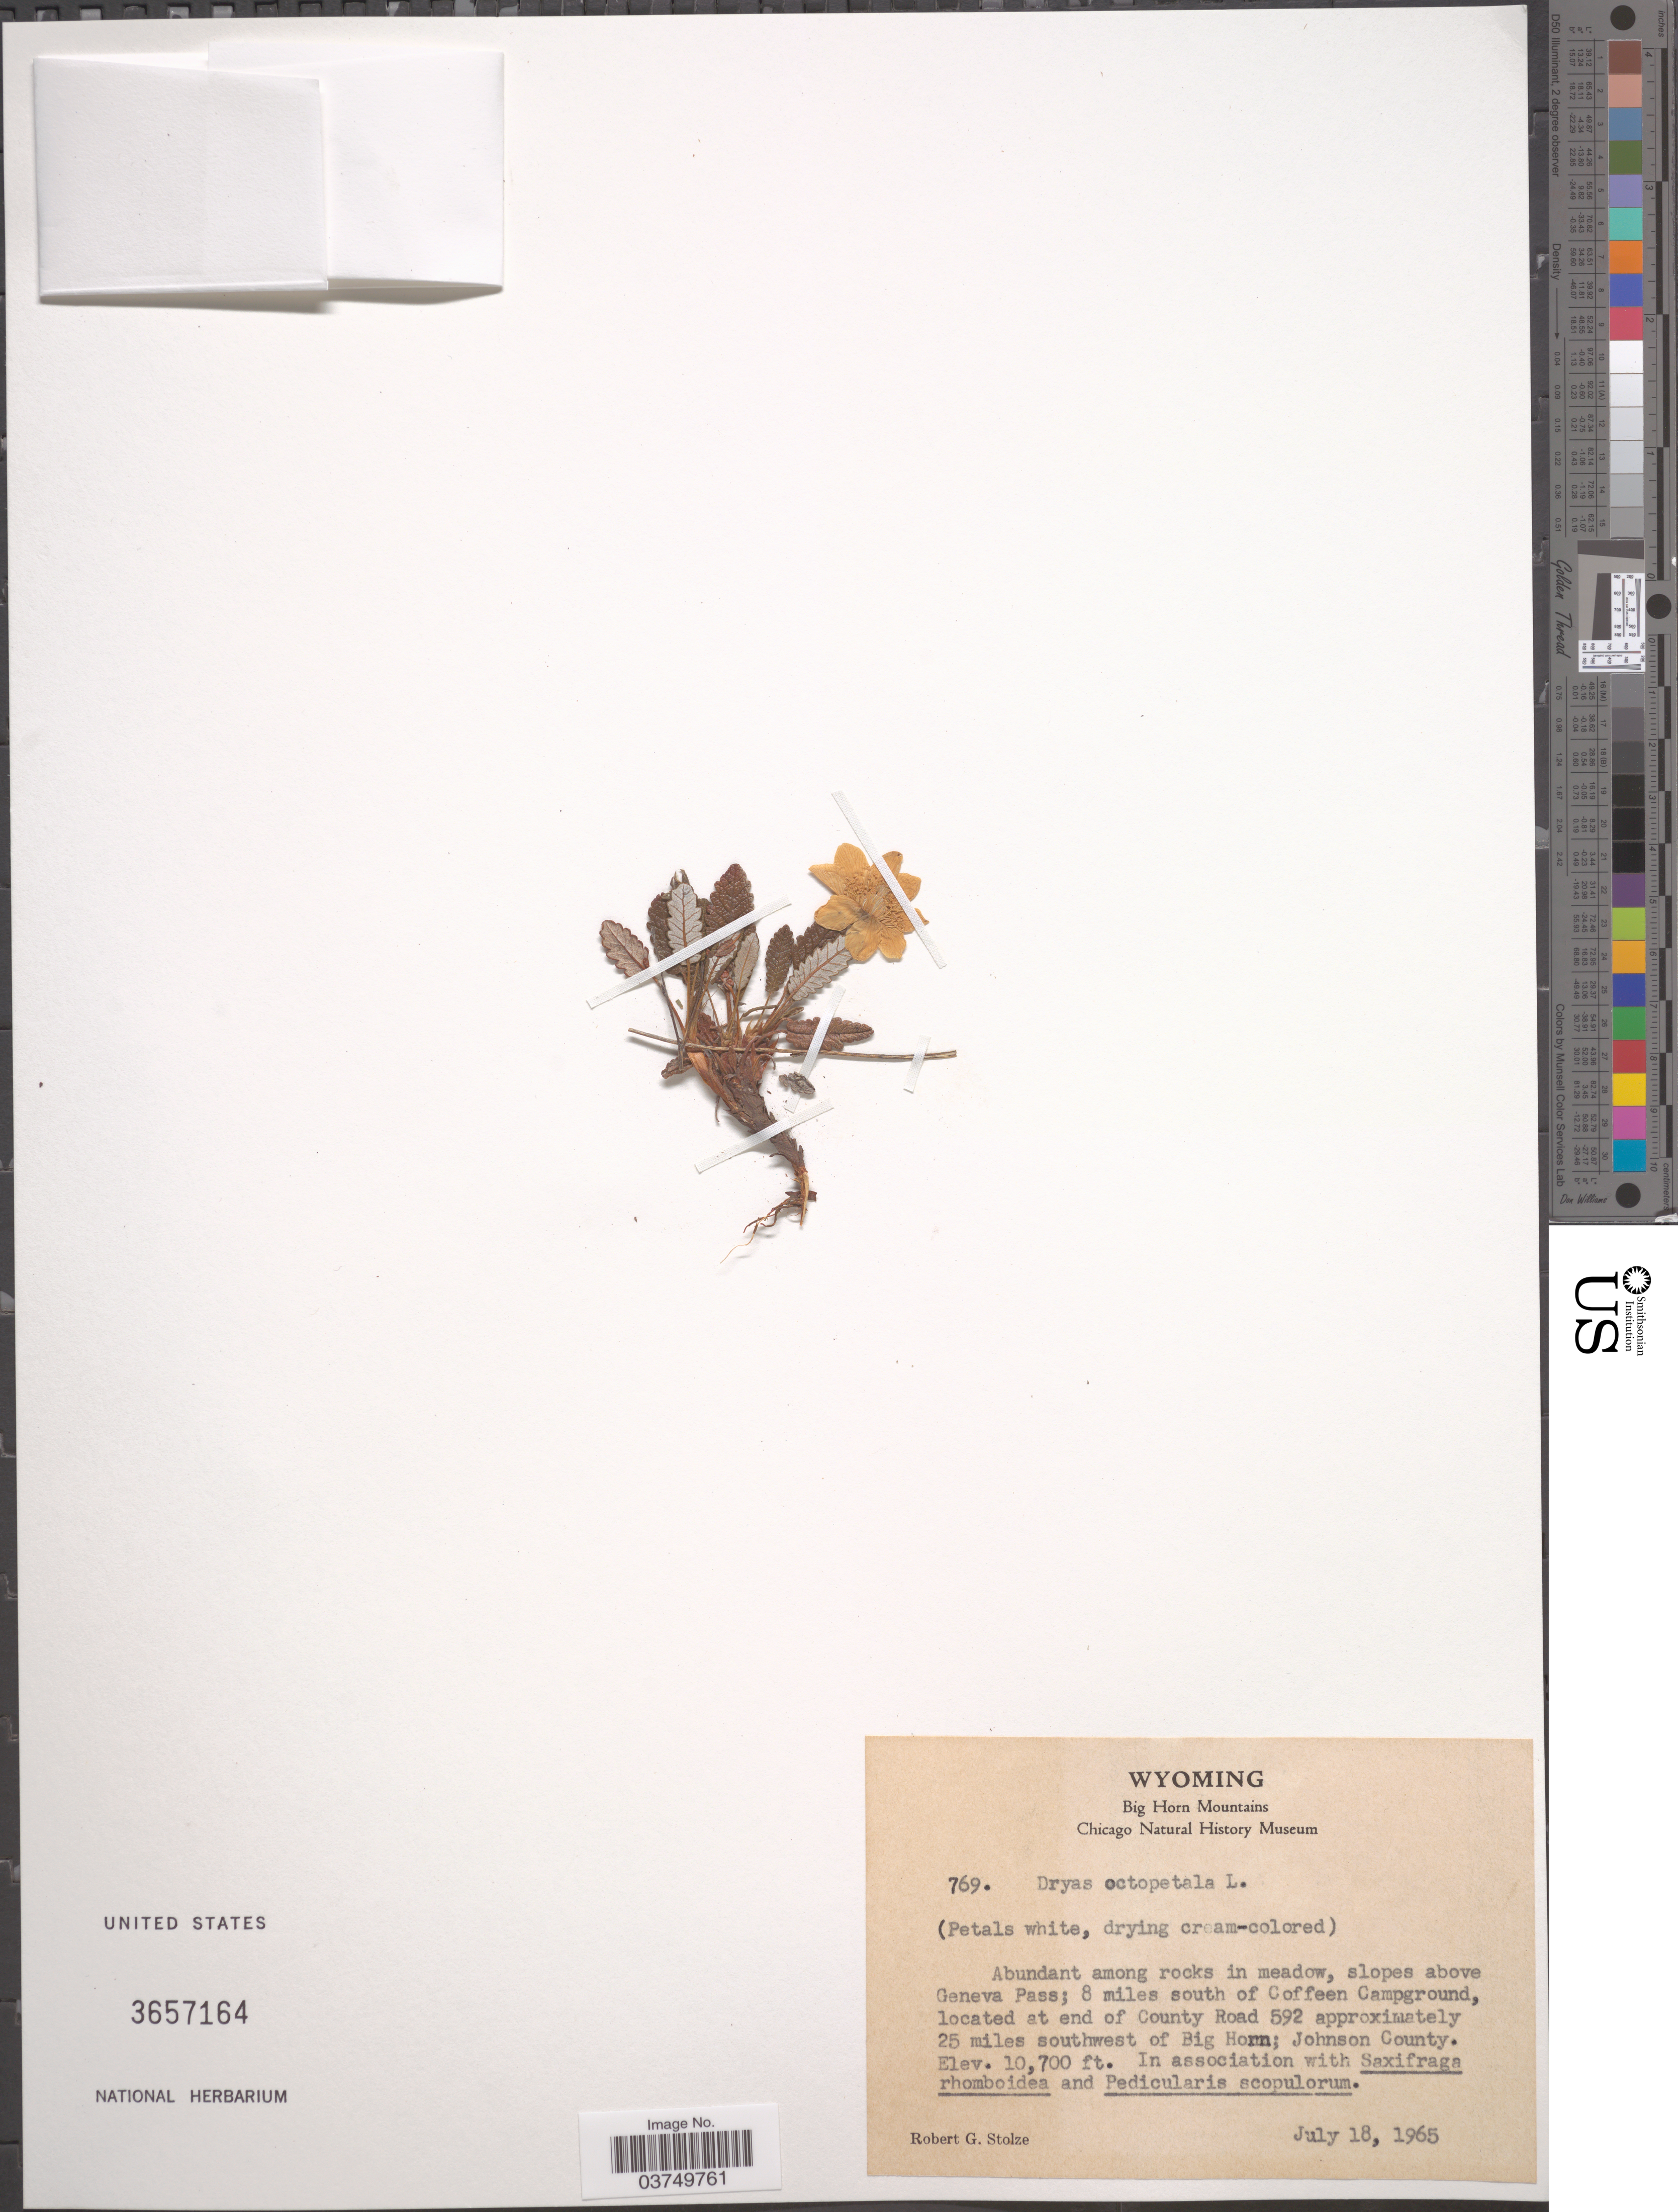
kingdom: Plantae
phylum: Tracheophyta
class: Magnoliopsida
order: Rosales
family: Rosaceae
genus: Dryas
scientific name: Dryas octopetala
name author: L.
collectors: R. G. Stolze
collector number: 769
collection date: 1965-07-18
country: United States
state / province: Wyoming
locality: Big Horn Mountains. Slopes above Geneva Pass; 8 miles south of Coffeen Campground, located at end of County Road 592 approximately 25 miles southwest of Big Horn; Johnson County.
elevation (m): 3261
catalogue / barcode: US 3657164